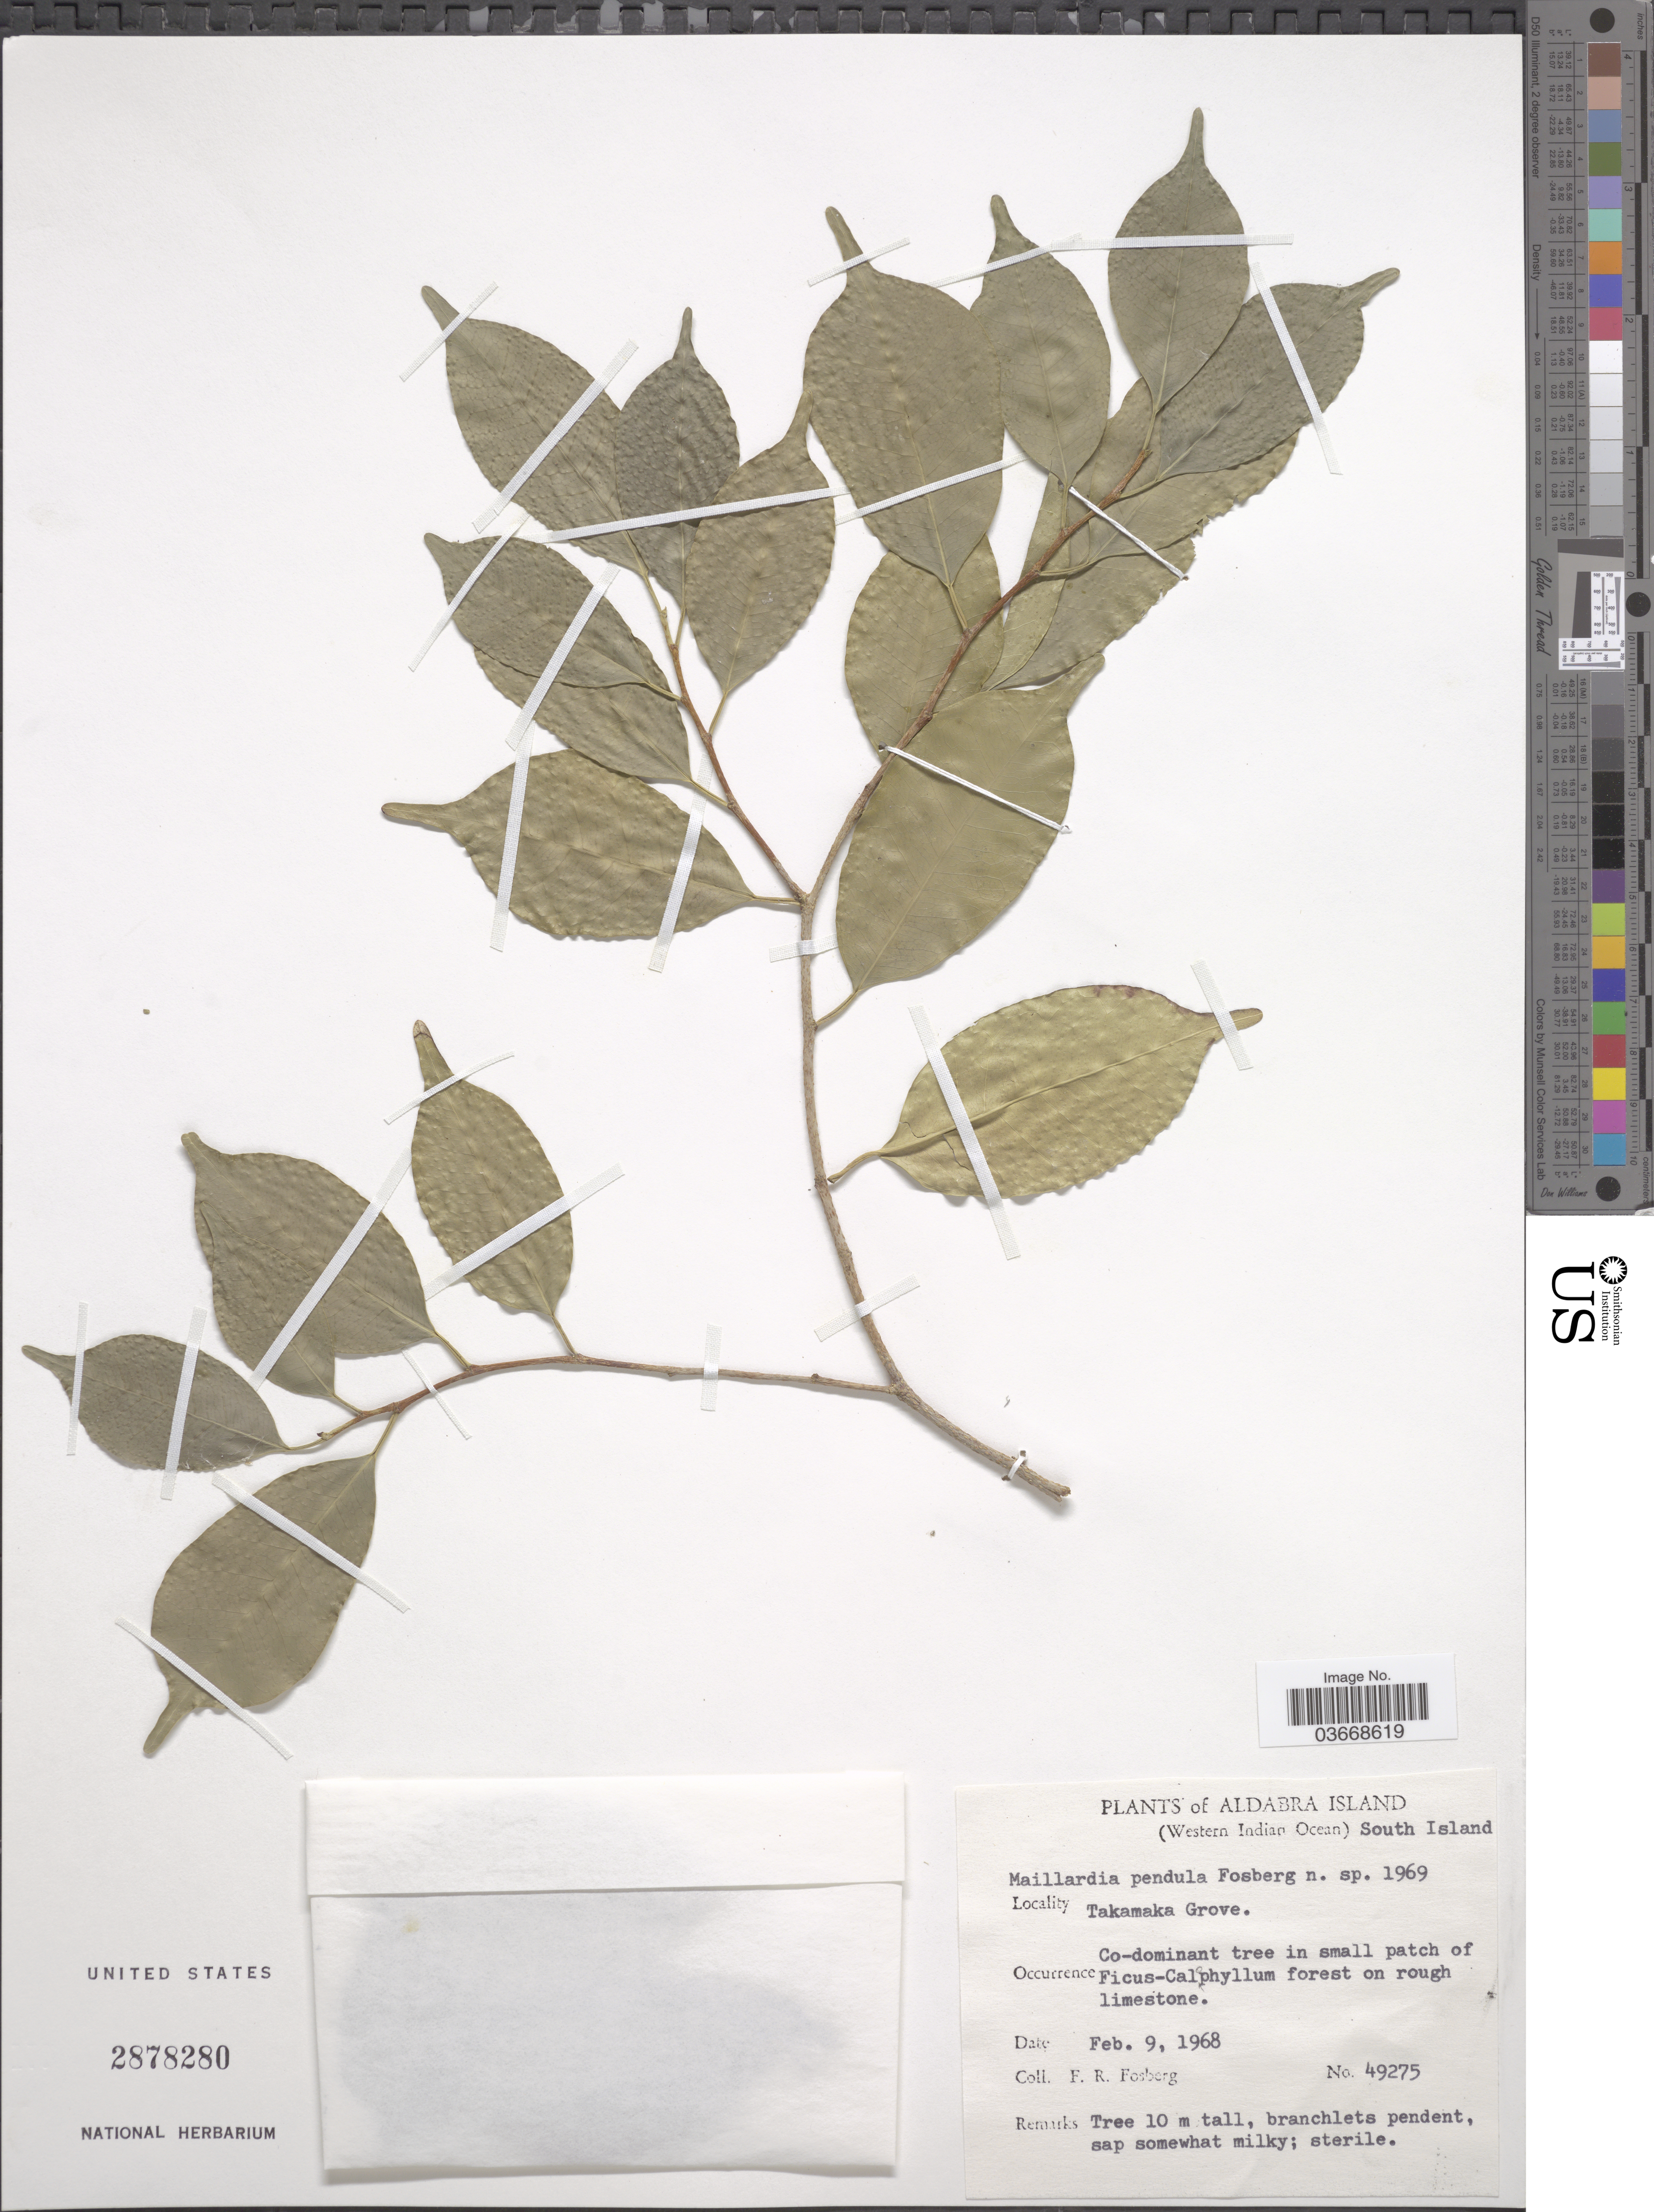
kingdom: Plantae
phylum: Tracheophyta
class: Magnoliopsida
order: Rosales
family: Moraceae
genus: Maillardia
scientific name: Maillardia pendula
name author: Fosberg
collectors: F. R. Fosberg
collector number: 49275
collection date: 1968-02-09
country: Seychelles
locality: Aldabra Island (Western Indian Ocean) South Island. Takamaka Grove.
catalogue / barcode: US 2878280